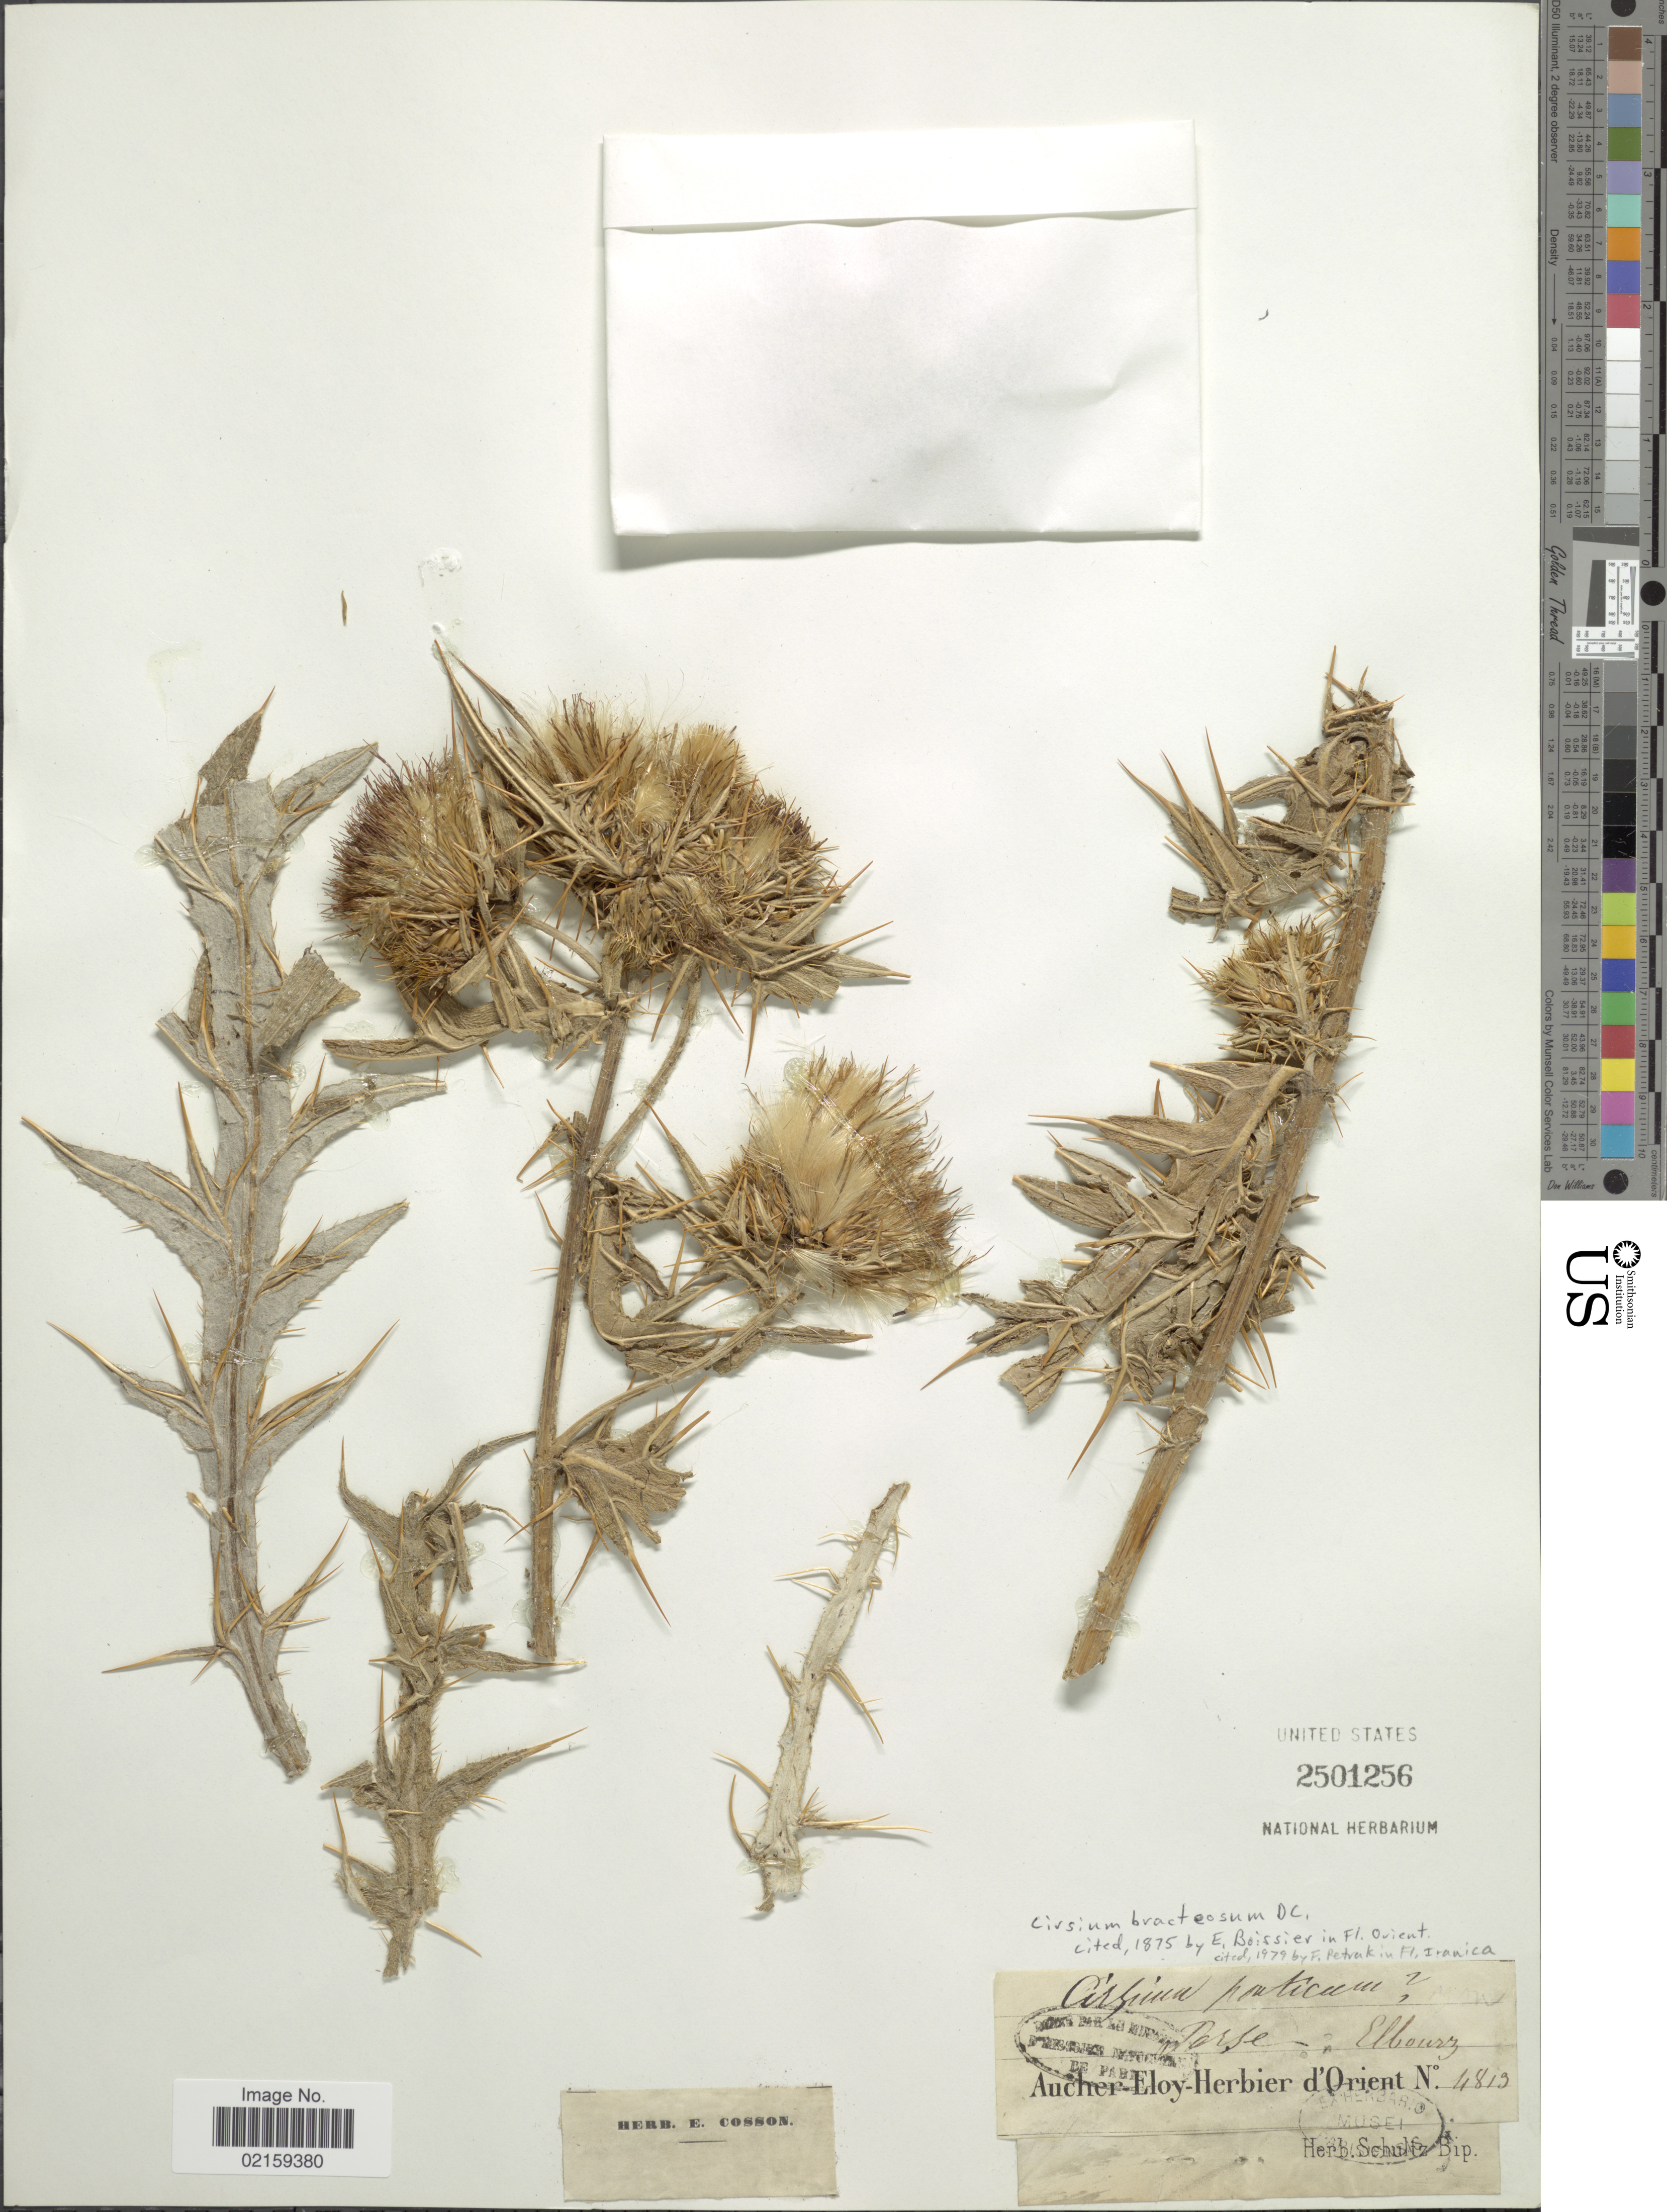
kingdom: Plantae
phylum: Tracheophyta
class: Magnoliopsida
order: Asterales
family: Asteraceae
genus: Cirsium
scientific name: Cirsium bracteosum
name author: DC.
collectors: ex herb. Aucher-Eloy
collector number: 4813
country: Iran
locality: Porse-Elbourz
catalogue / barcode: US 2501256